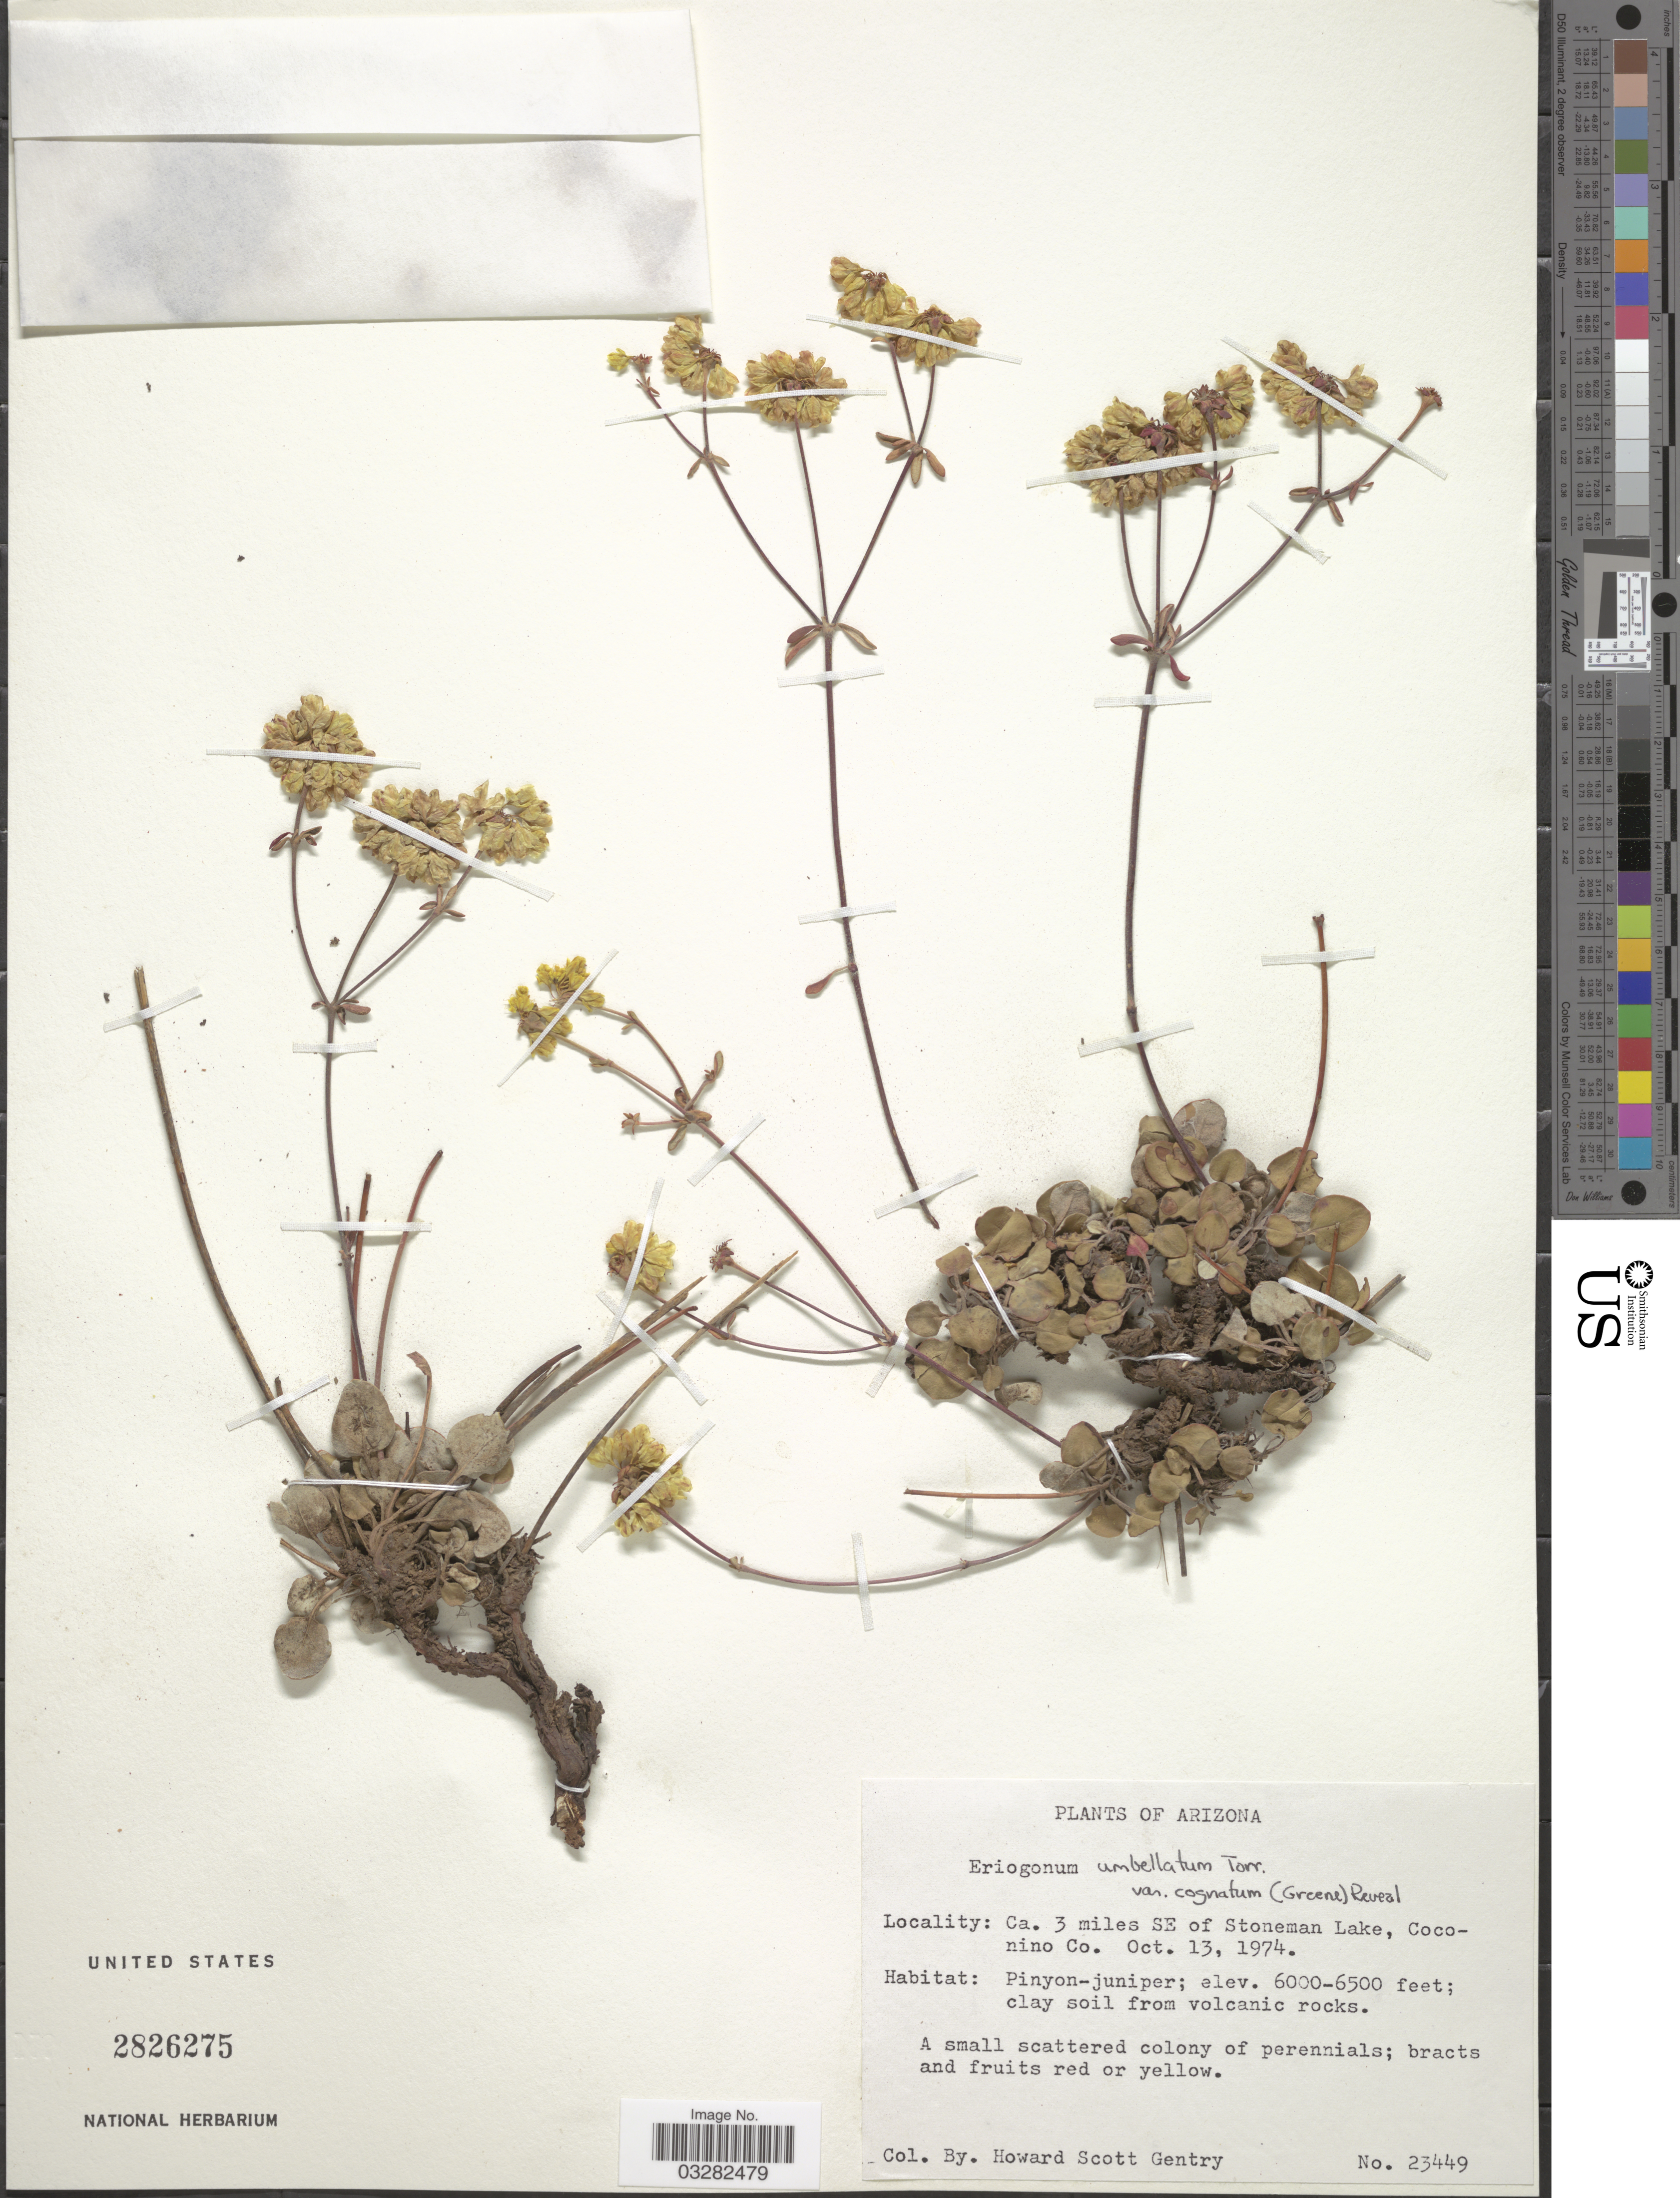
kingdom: Plantae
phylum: Tracheophyta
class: Magnoliopsida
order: Caryophyllales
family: Polygonaceae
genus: Eriogonum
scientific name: Eriogonum sp.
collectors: H. S. Gentry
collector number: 23449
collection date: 1974-10-13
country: United States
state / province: Arizona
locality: Ca. 3 miles SE of Stoneman Lake, Coconino Co.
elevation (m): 1829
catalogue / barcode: US 2826275